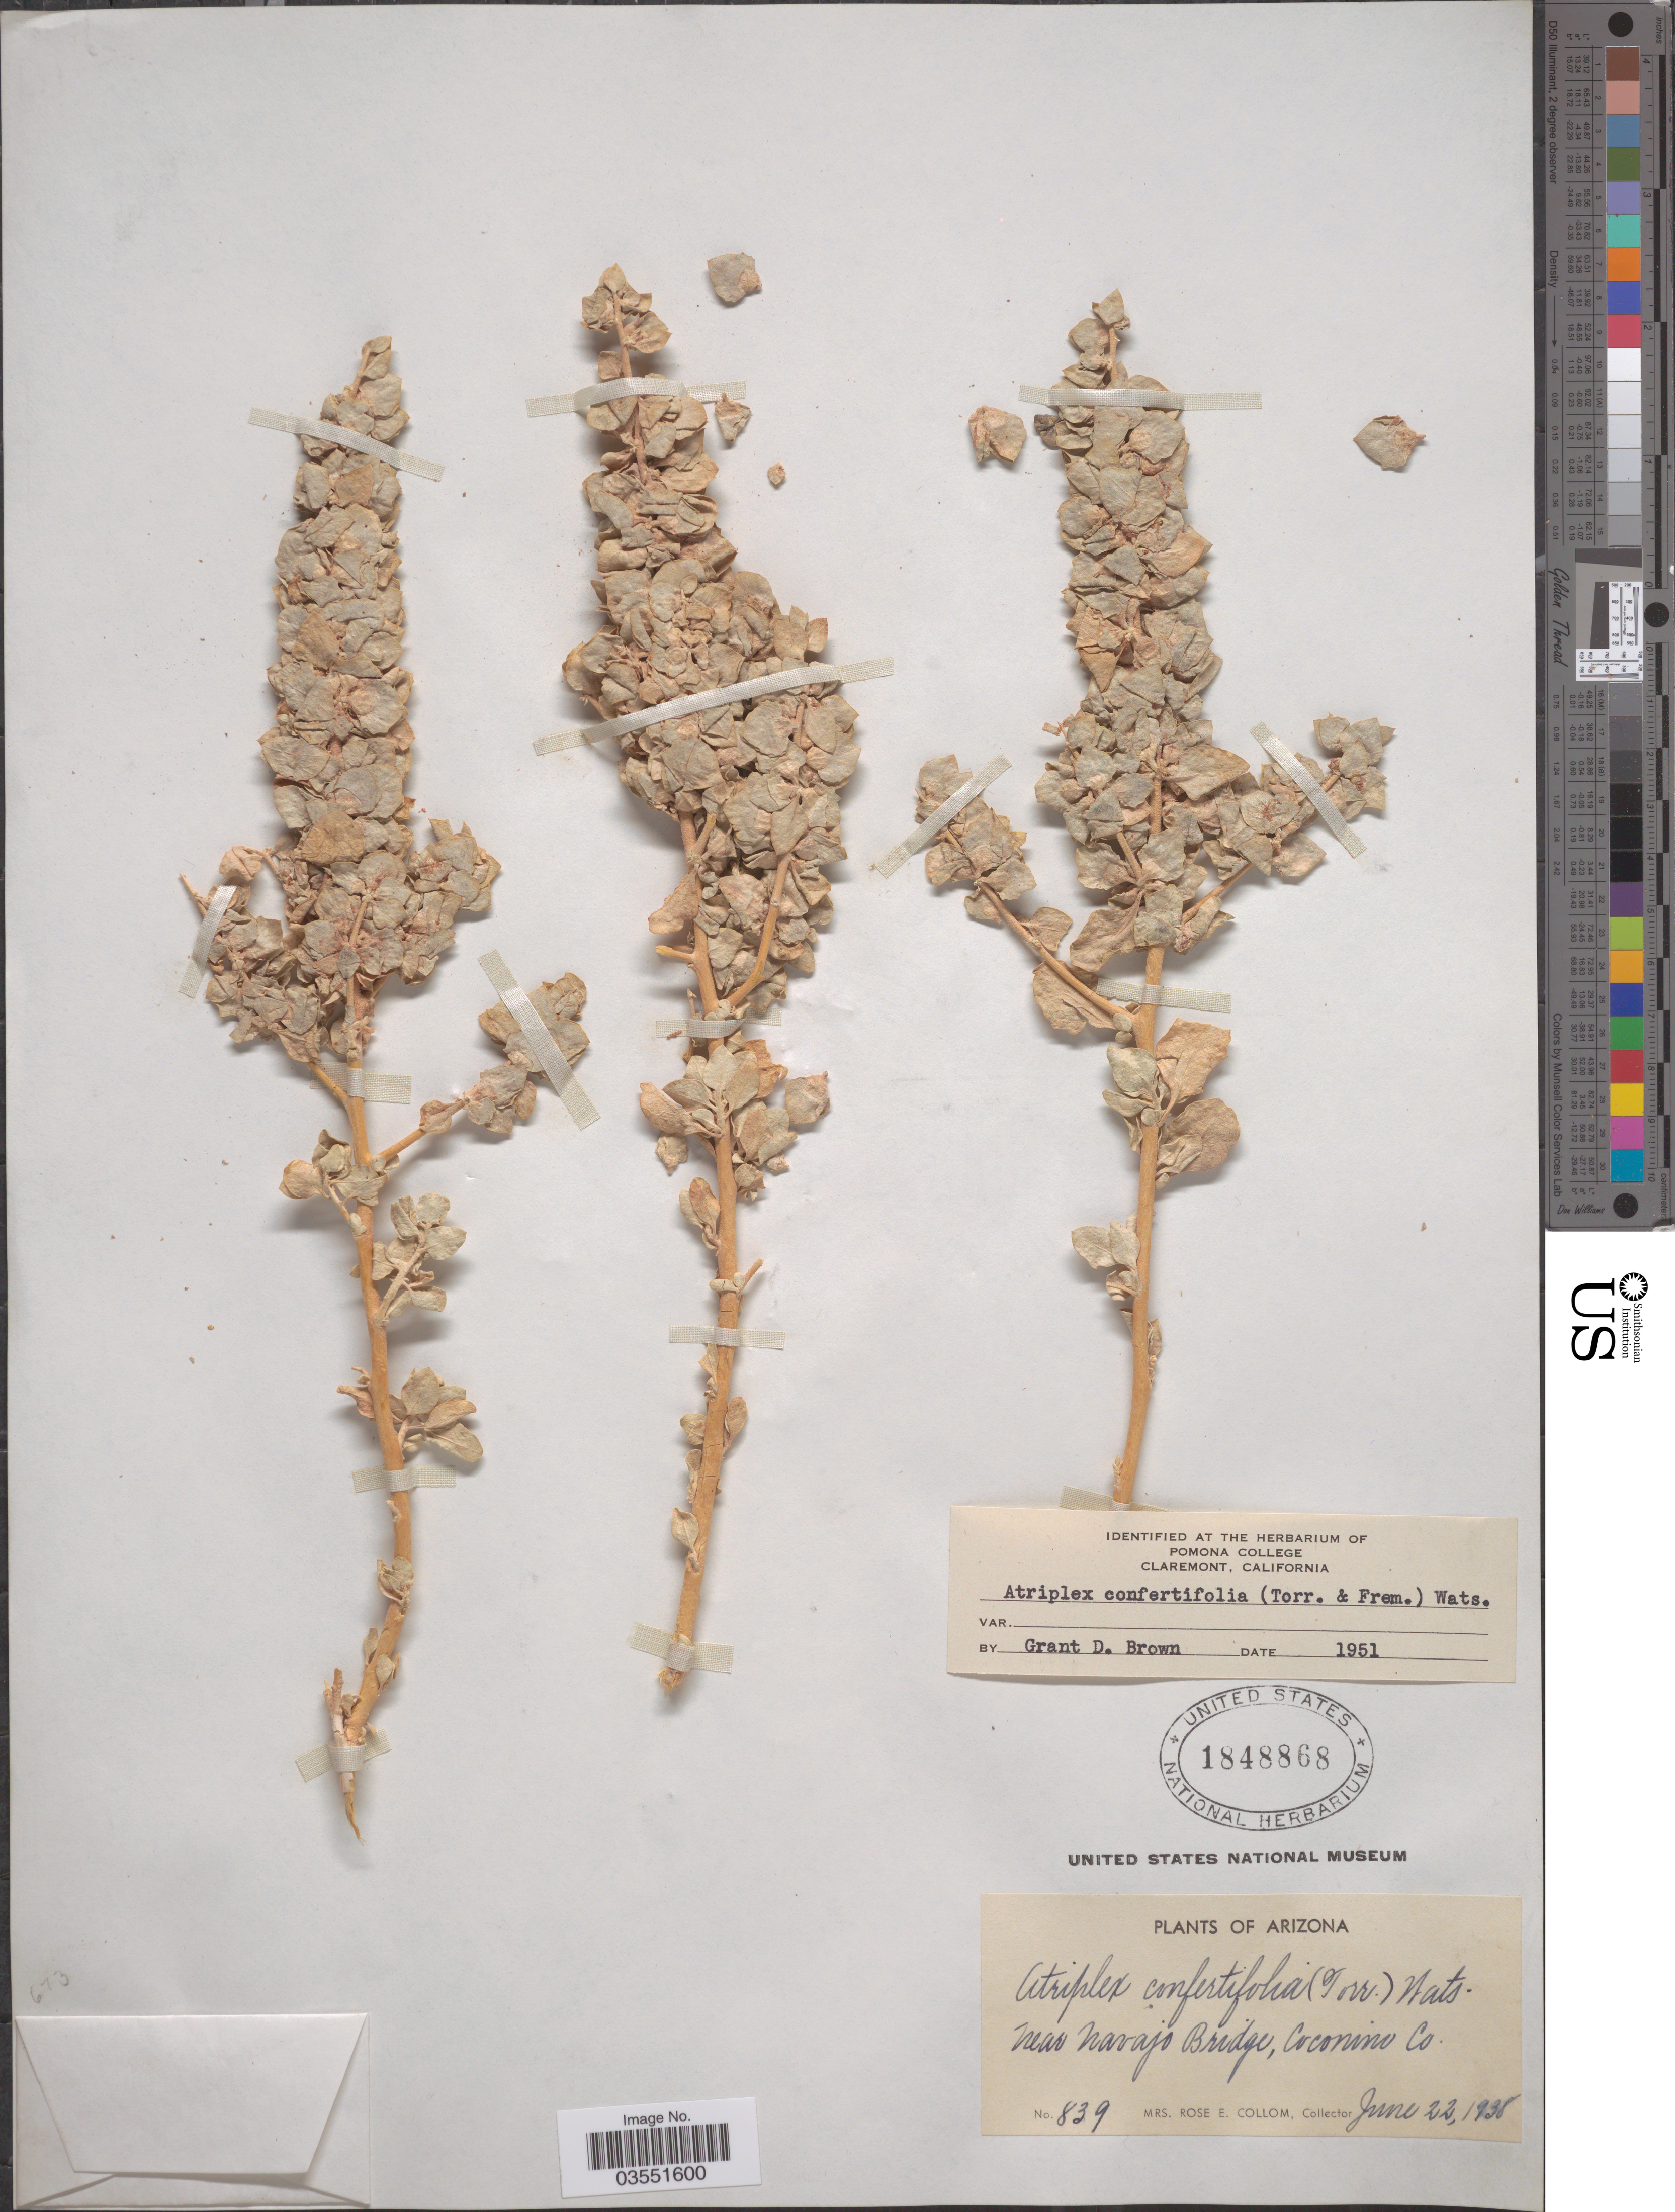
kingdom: Plantae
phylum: Tracheophyta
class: Magnoliopsida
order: Caryophyllales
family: Amaranthaceae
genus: Atriplex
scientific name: Atriplex confertifolia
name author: (Torr. & Frém.) S. Watson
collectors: R. E. Collom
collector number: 839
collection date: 1938-06-22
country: United States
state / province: Arizona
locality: Near Navajo Bridge, Coconino Co.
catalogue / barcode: US 1848868